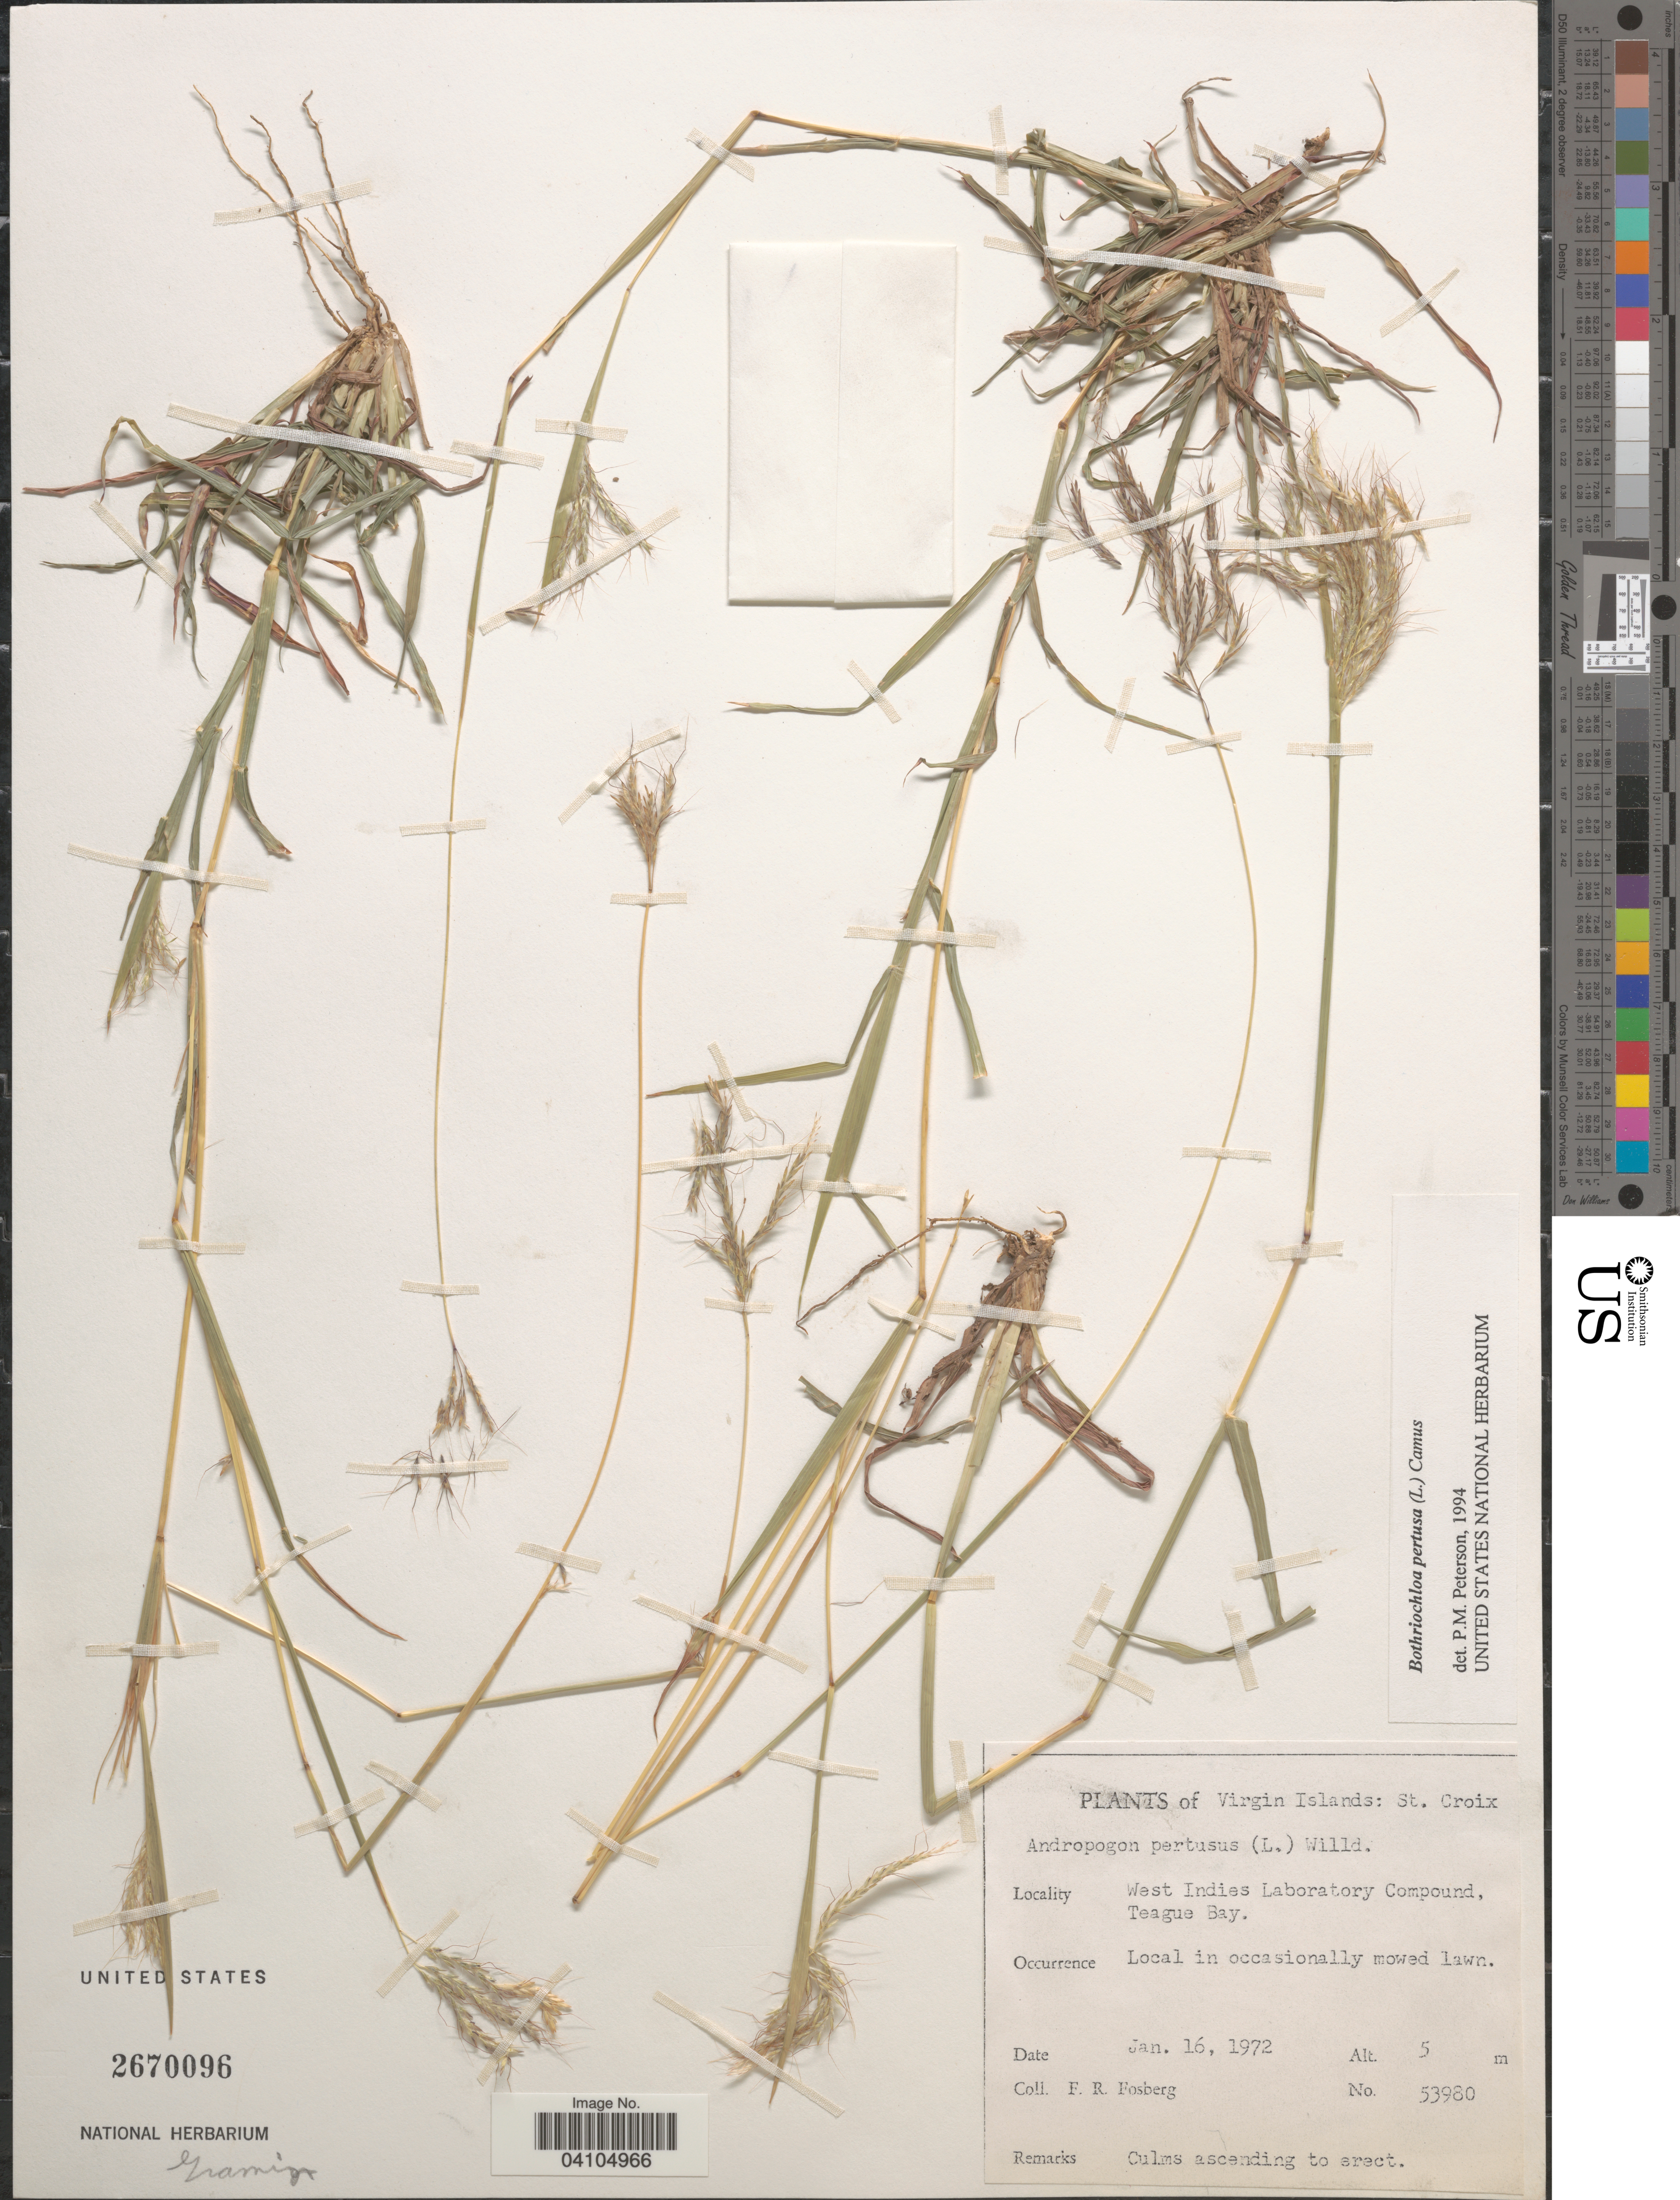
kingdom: Plantae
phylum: Tracheophyta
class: Liliopsida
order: Poales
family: Poaceae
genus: Bothriochloa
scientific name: Bothriochloa pertusa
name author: (L.) A. Camus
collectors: F. R. Fosberg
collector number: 53980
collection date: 1972-01-16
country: U.S. Virgin Islands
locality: St. Croix. West Indies Laboratory Compound, Teague Bay.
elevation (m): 5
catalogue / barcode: US 2670096